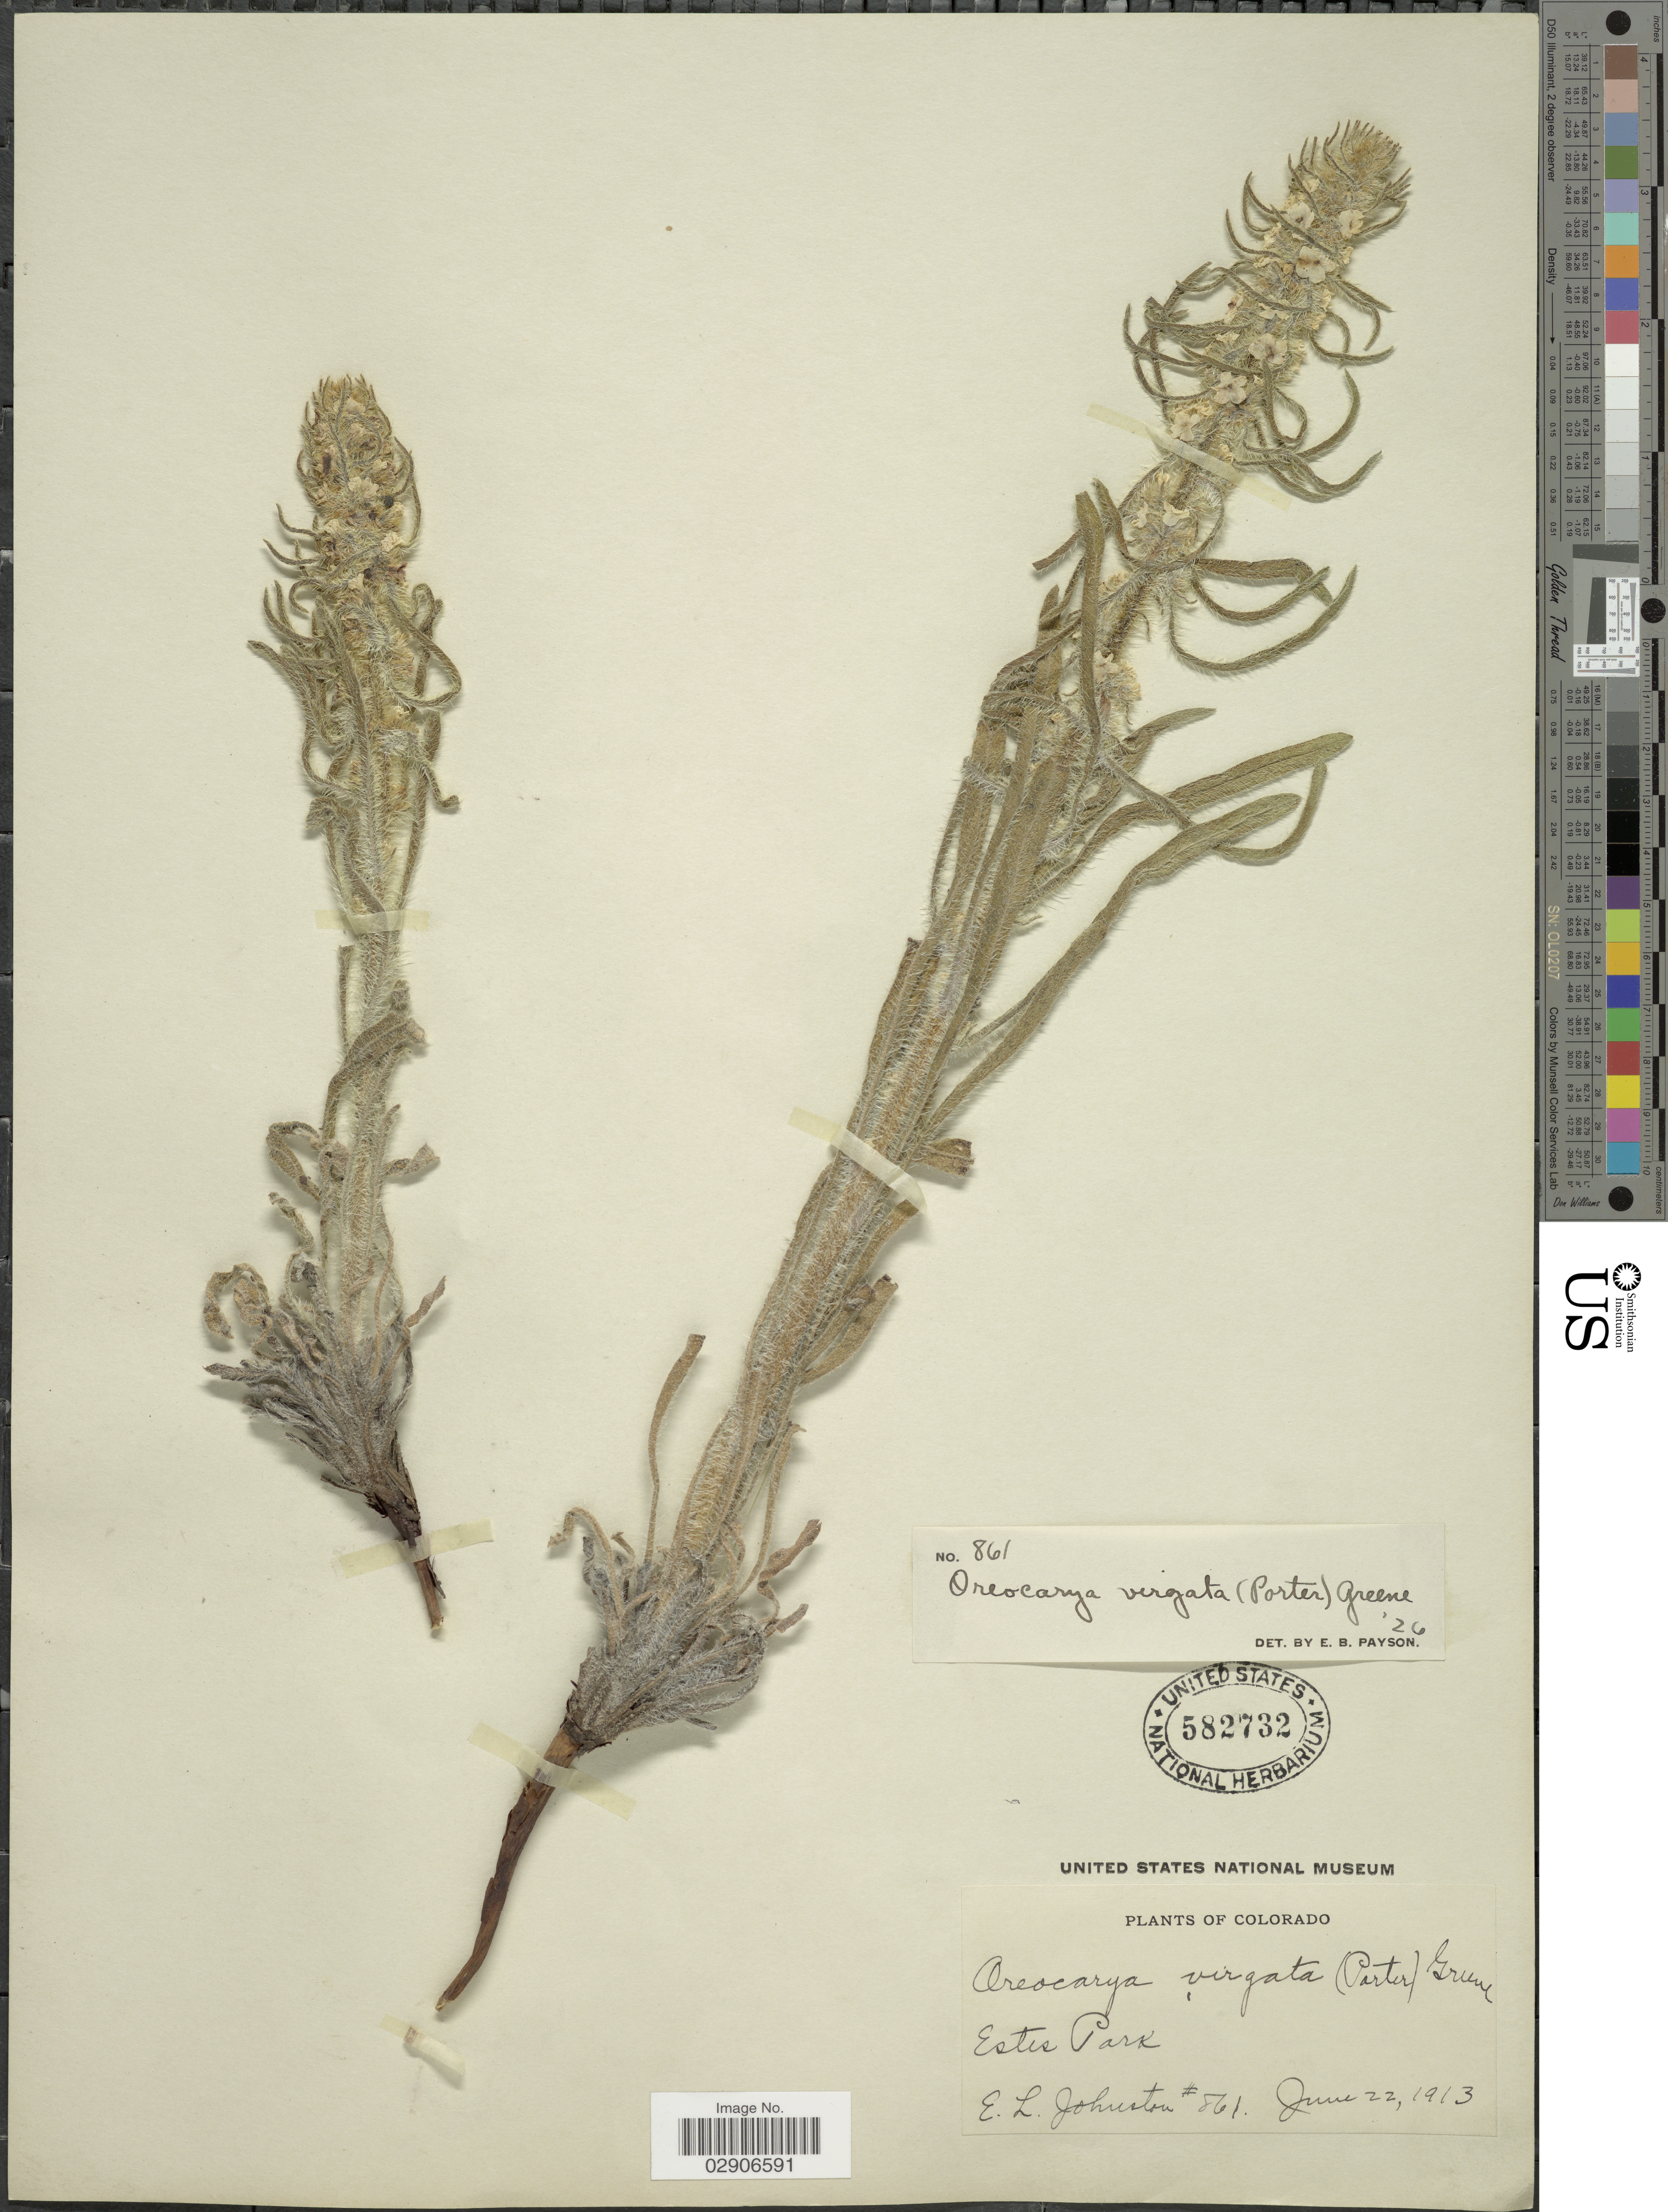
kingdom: Plantae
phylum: Tracheophyta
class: Magnoliopsida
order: Boraginales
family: Boraginaceae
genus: Oreocarya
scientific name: Oreocarya virgata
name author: (Porter) Greene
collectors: E. L. Johnston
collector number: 861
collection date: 1913-06-22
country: United States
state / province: Colorado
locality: Estes Park. Colorado.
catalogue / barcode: US 582732